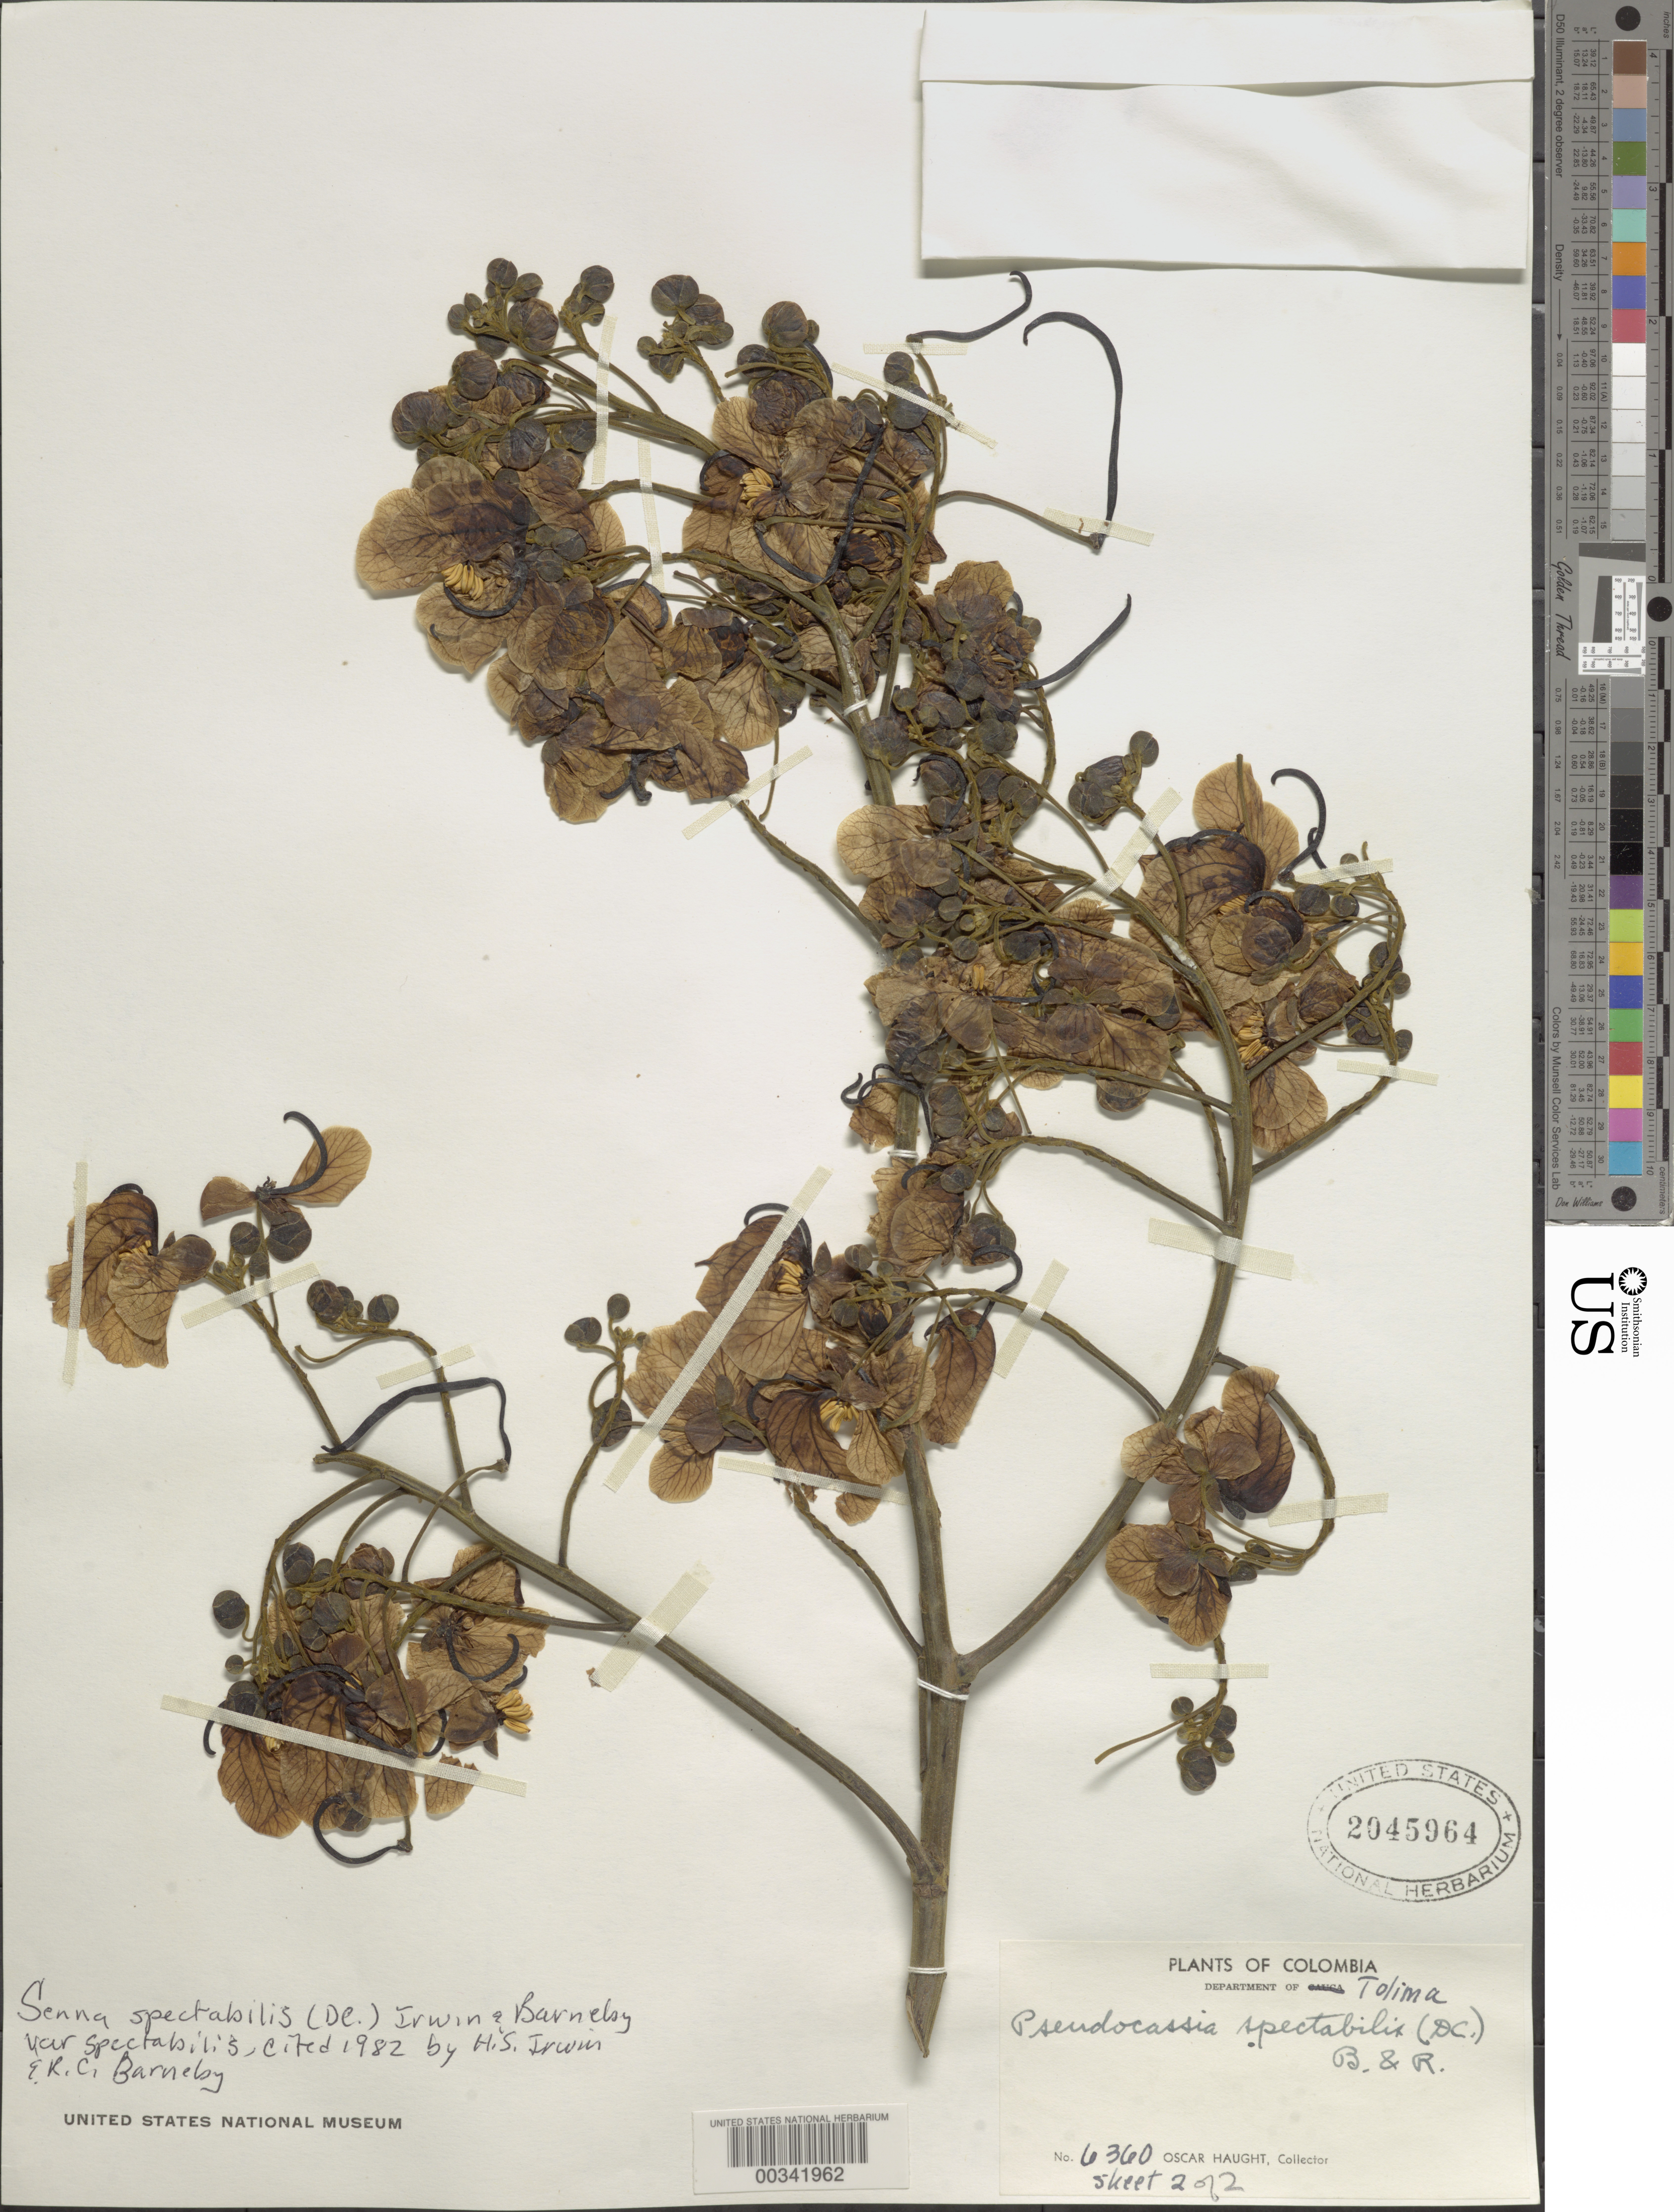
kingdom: Plantae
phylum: Tracheophyta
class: Magnoliopsida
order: Fabales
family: Fabaceae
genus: Senna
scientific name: Senna spectabilis var. spectabilis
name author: (DC.) H.S. Irwin & Barneby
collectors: O. L. Haught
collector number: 6360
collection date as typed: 13 Mar 1949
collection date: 1949-03-13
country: Colombia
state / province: Tolima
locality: Chicoral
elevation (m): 450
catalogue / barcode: US 2045964